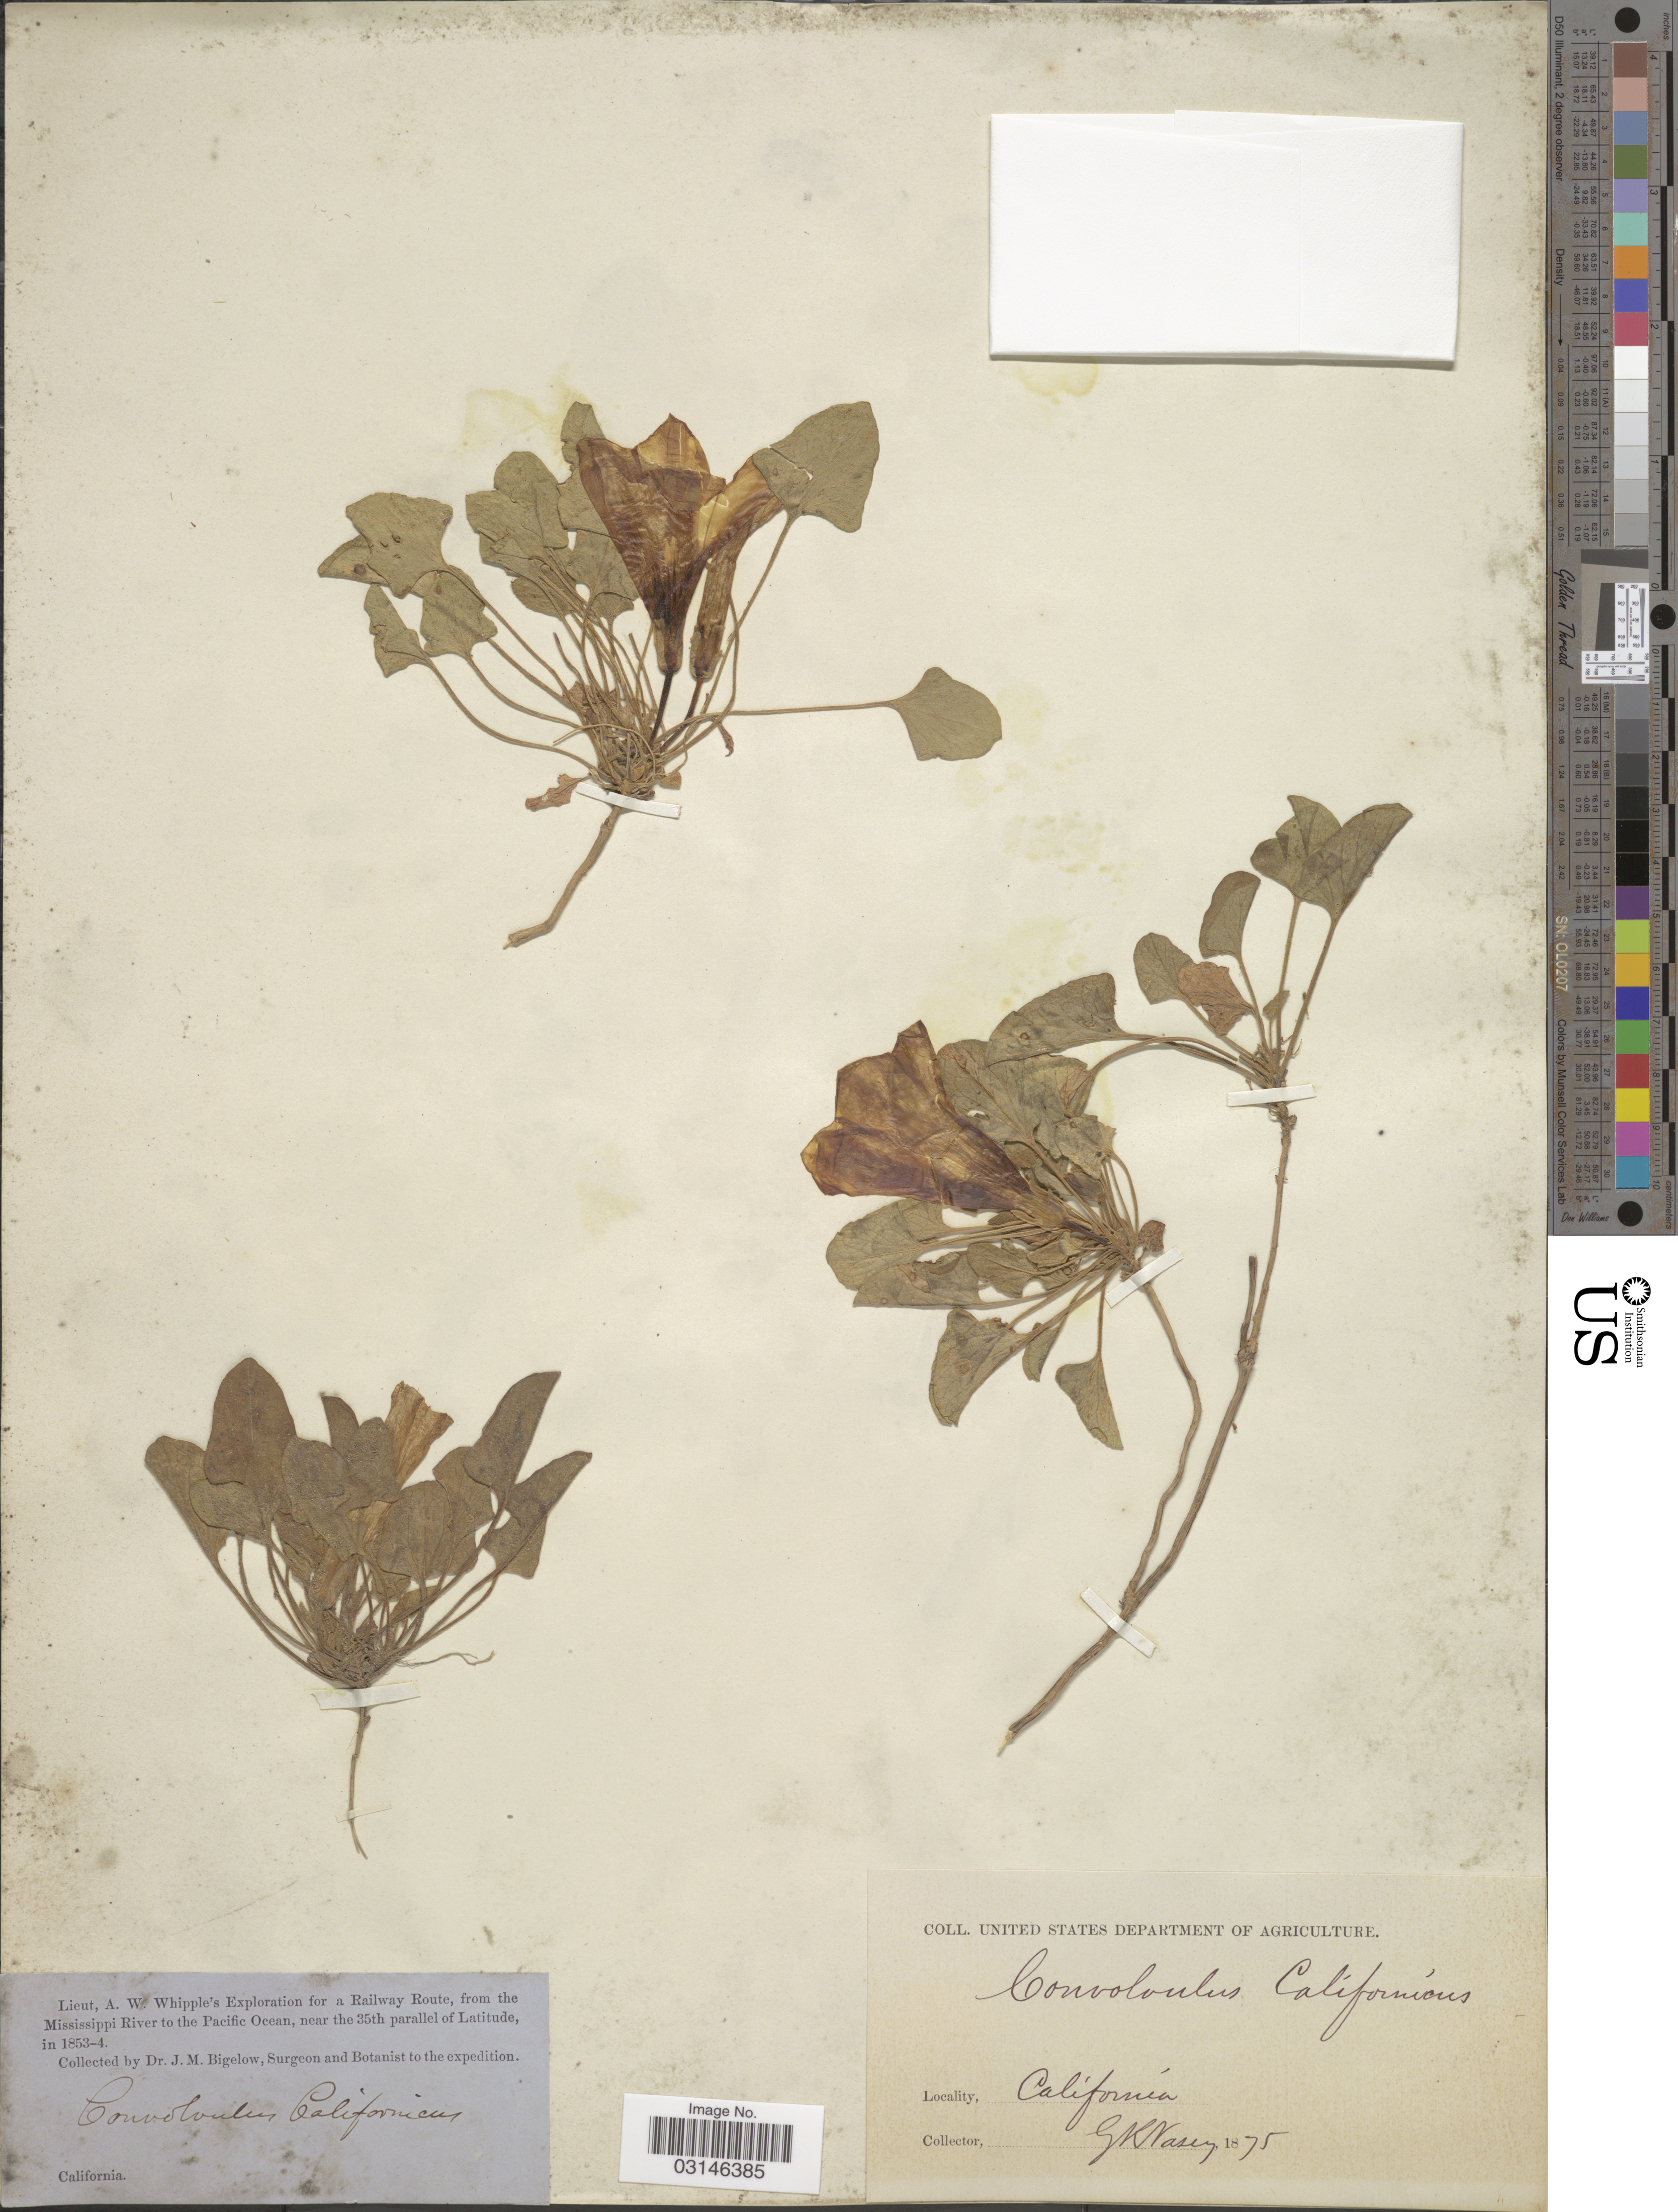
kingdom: Plantae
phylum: Tracheophyta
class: Magnoliopsida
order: Solanales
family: Convolvulaceae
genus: Calystegia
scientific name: Calystegia subacaulis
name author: Hook. & Arn.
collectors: G. R. Vasey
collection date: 1875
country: United States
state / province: California